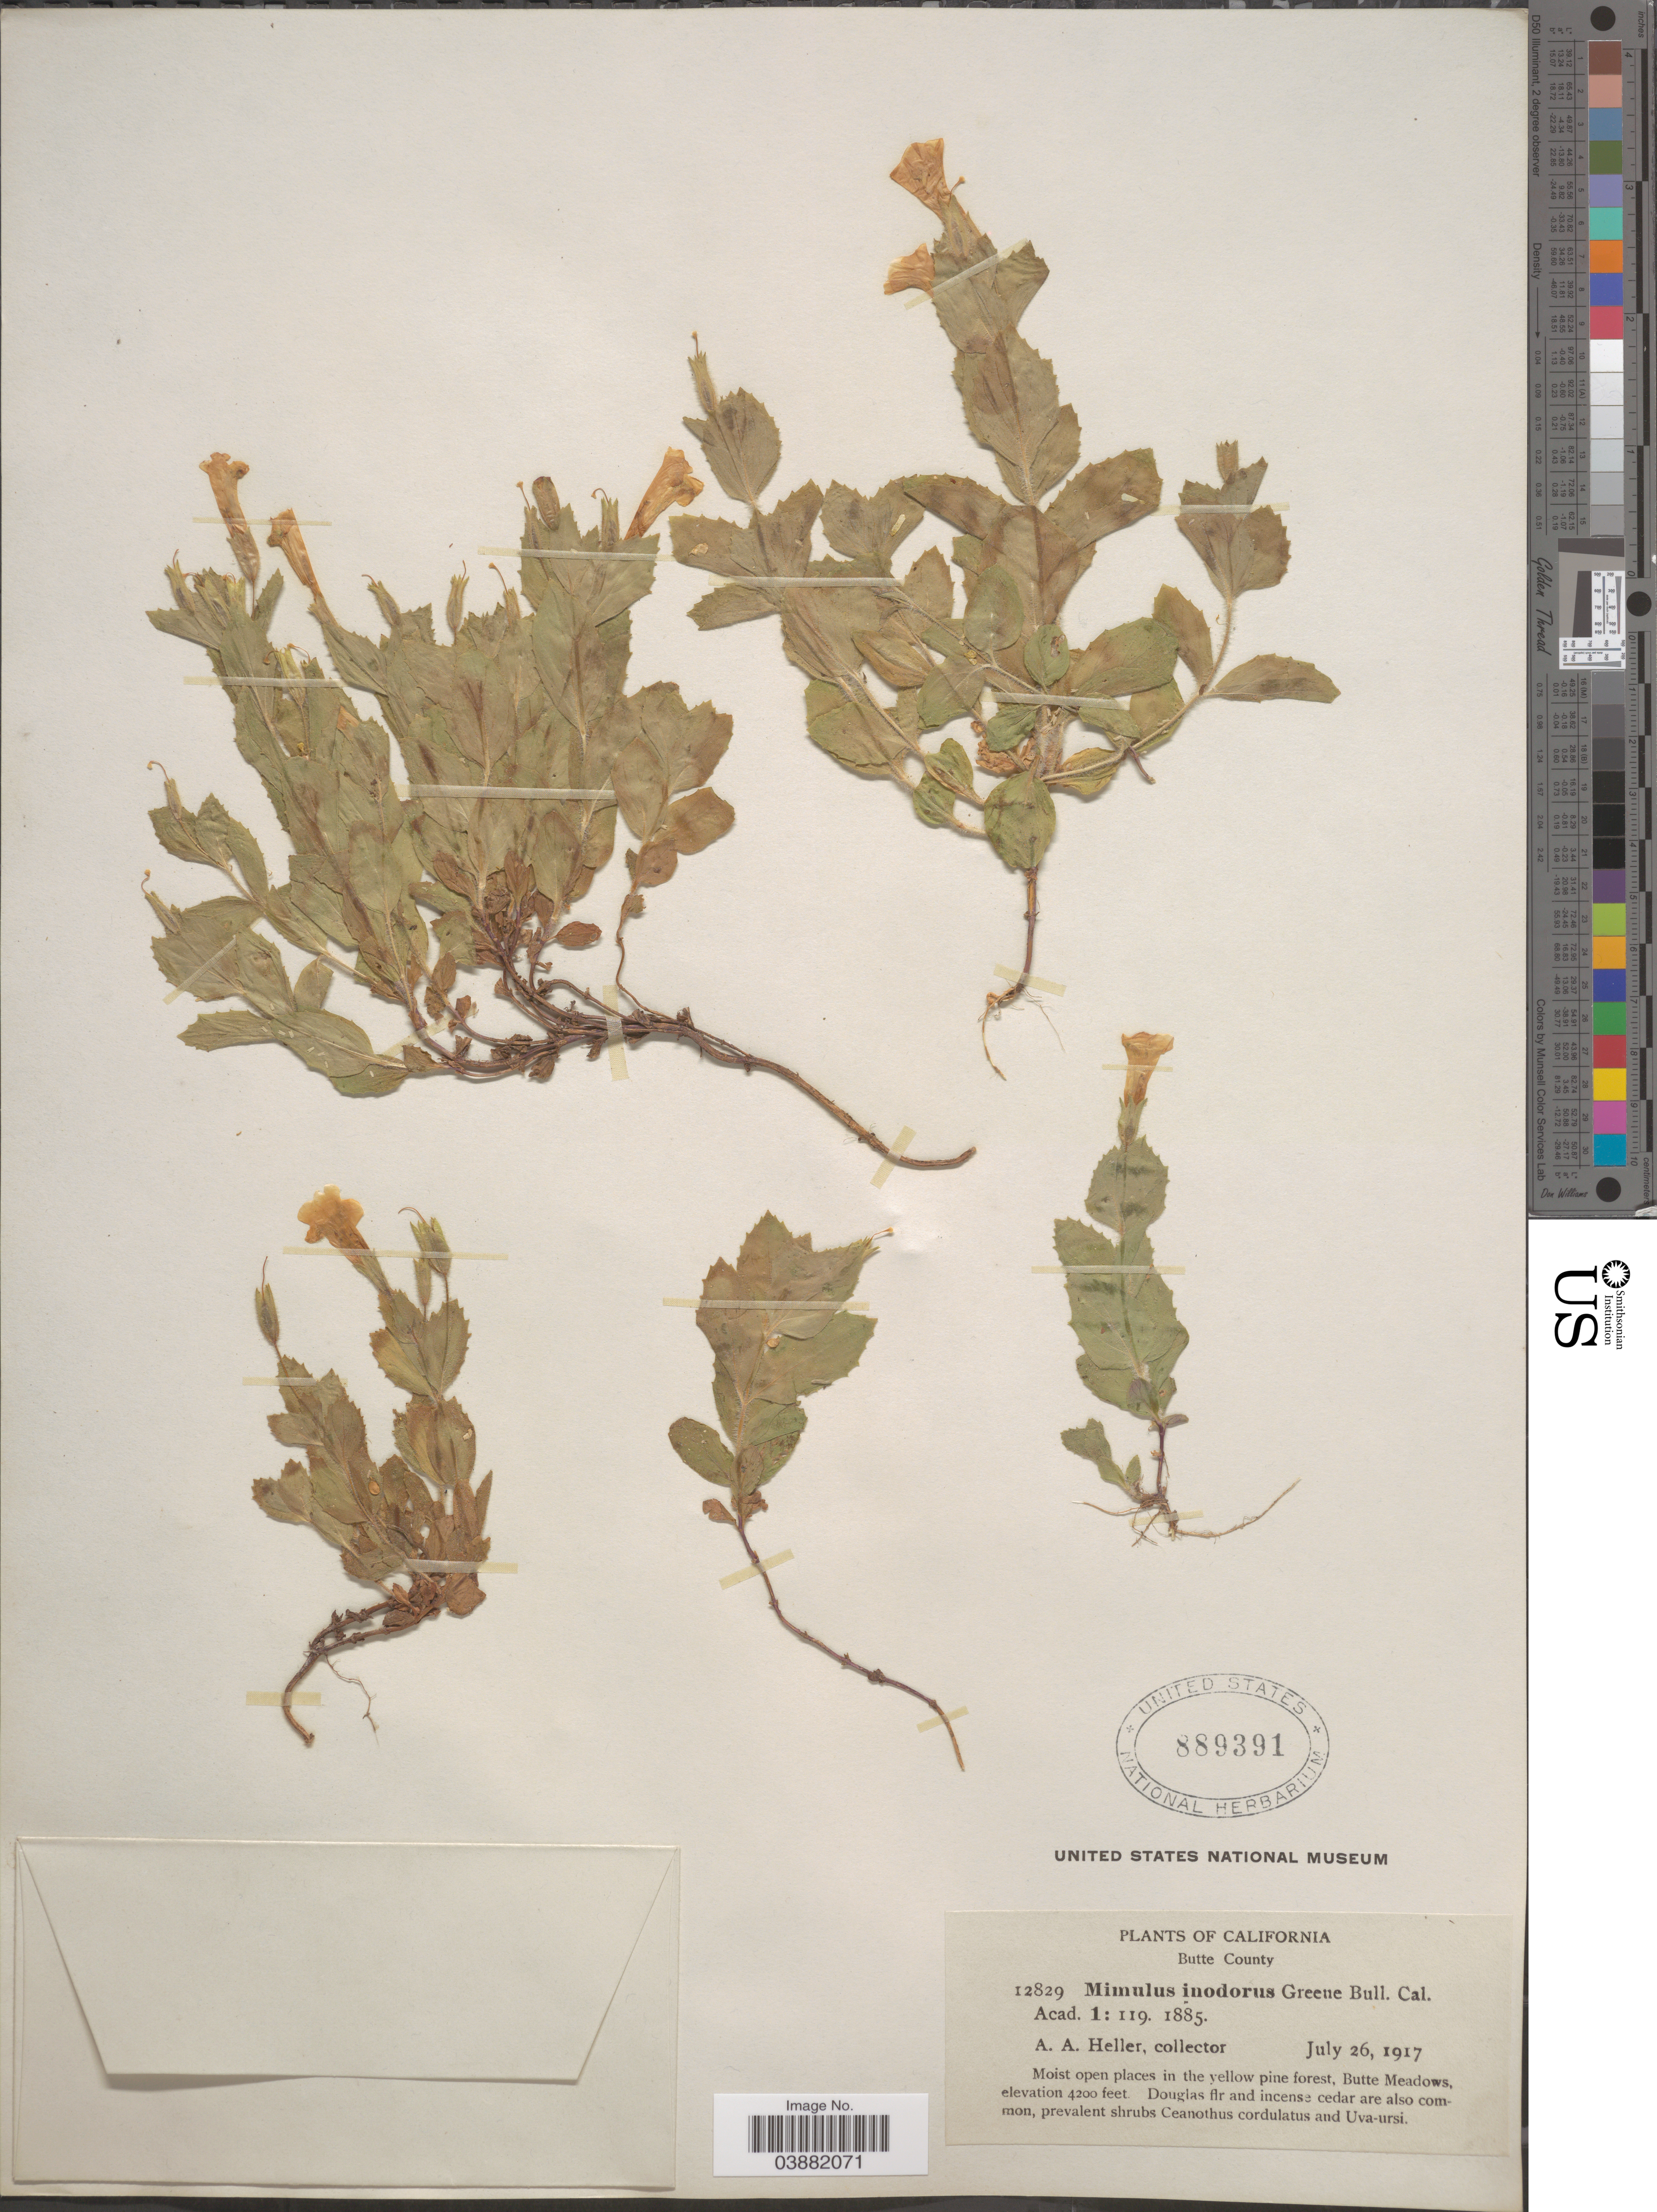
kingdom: Plantae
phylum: Tracheophyta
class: Magnoliopsida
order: Lamiales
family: Phrymaceae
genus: Mimulus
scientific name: Mimulus inodorus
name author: Greene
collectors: A. A. Heller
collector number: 12829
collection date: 1917-07-26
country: United States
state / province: California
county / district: Butte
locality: Butte County. Butte Meadows.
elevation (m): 1280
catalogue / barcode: US 889391